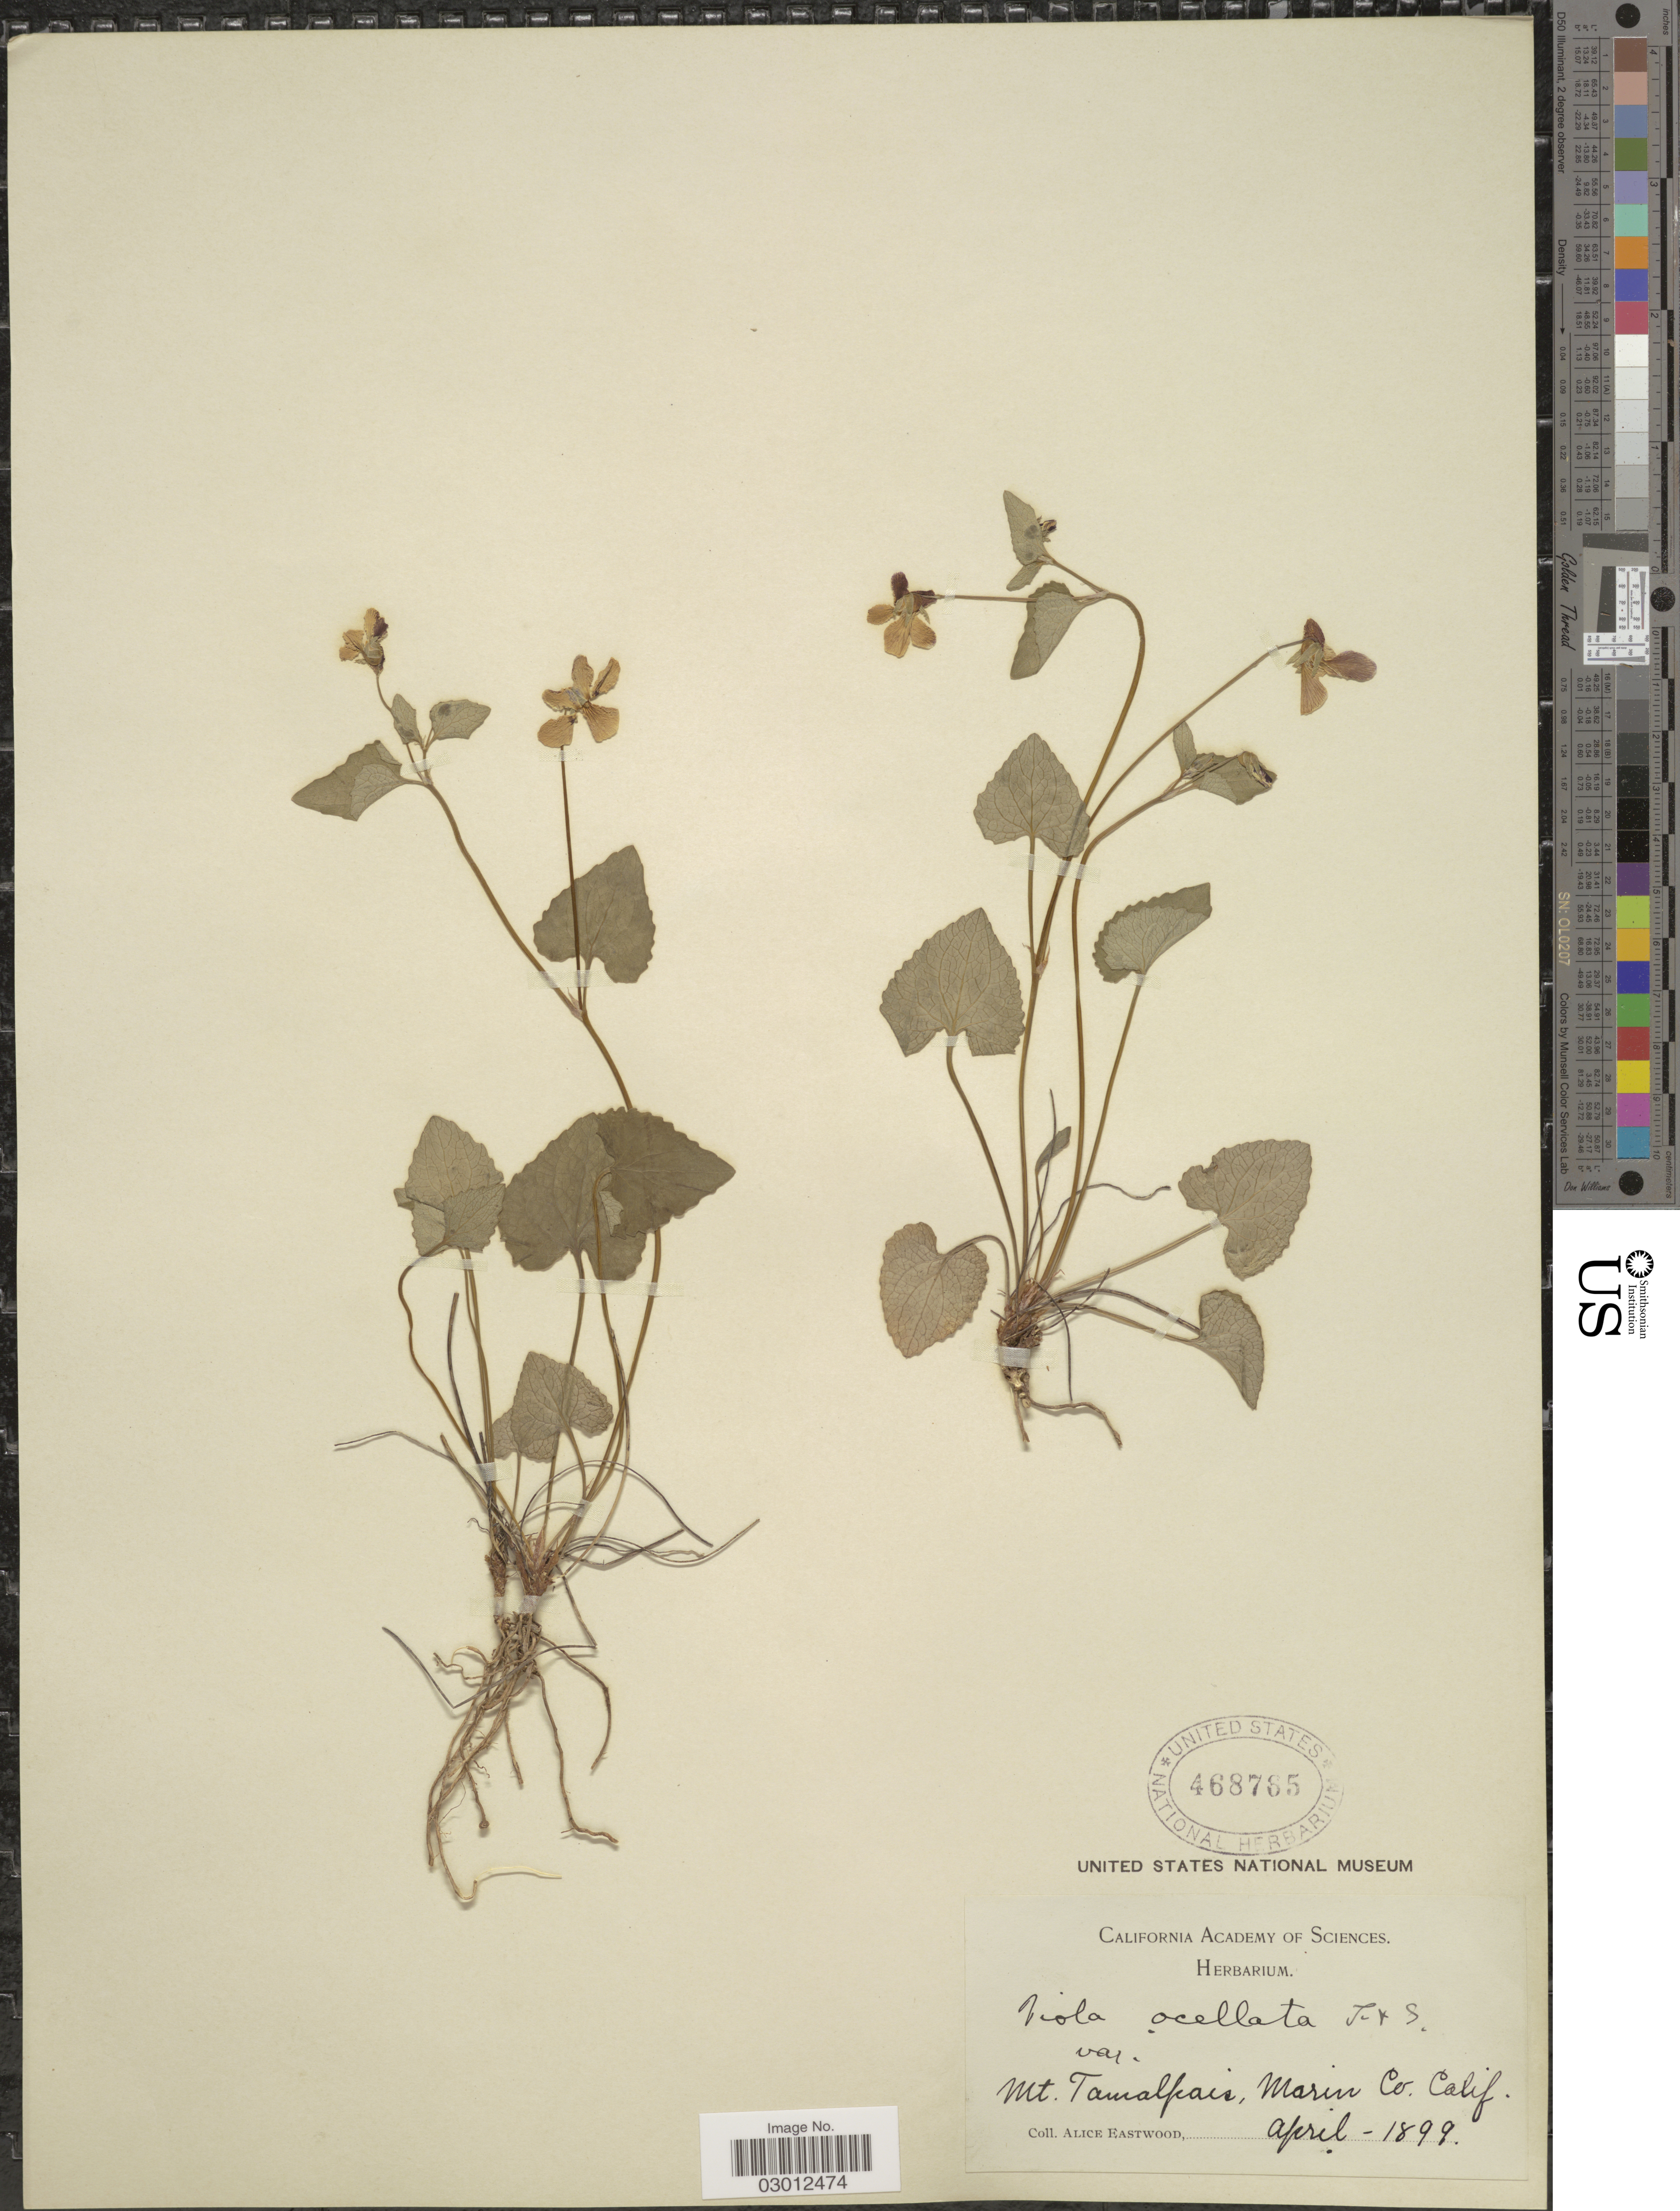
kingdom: Plantae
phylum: Tracheophyta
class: Magnoliopsida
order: Malpighiales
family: Violaceae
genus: Viola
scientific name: Viola ocellata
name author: Torr. & A. Gray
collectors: A. Eastwood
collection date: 1899-04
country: United States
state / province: California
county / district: Marin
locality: Mt. Tamalpais, Marin Co.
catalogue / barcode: US 468765